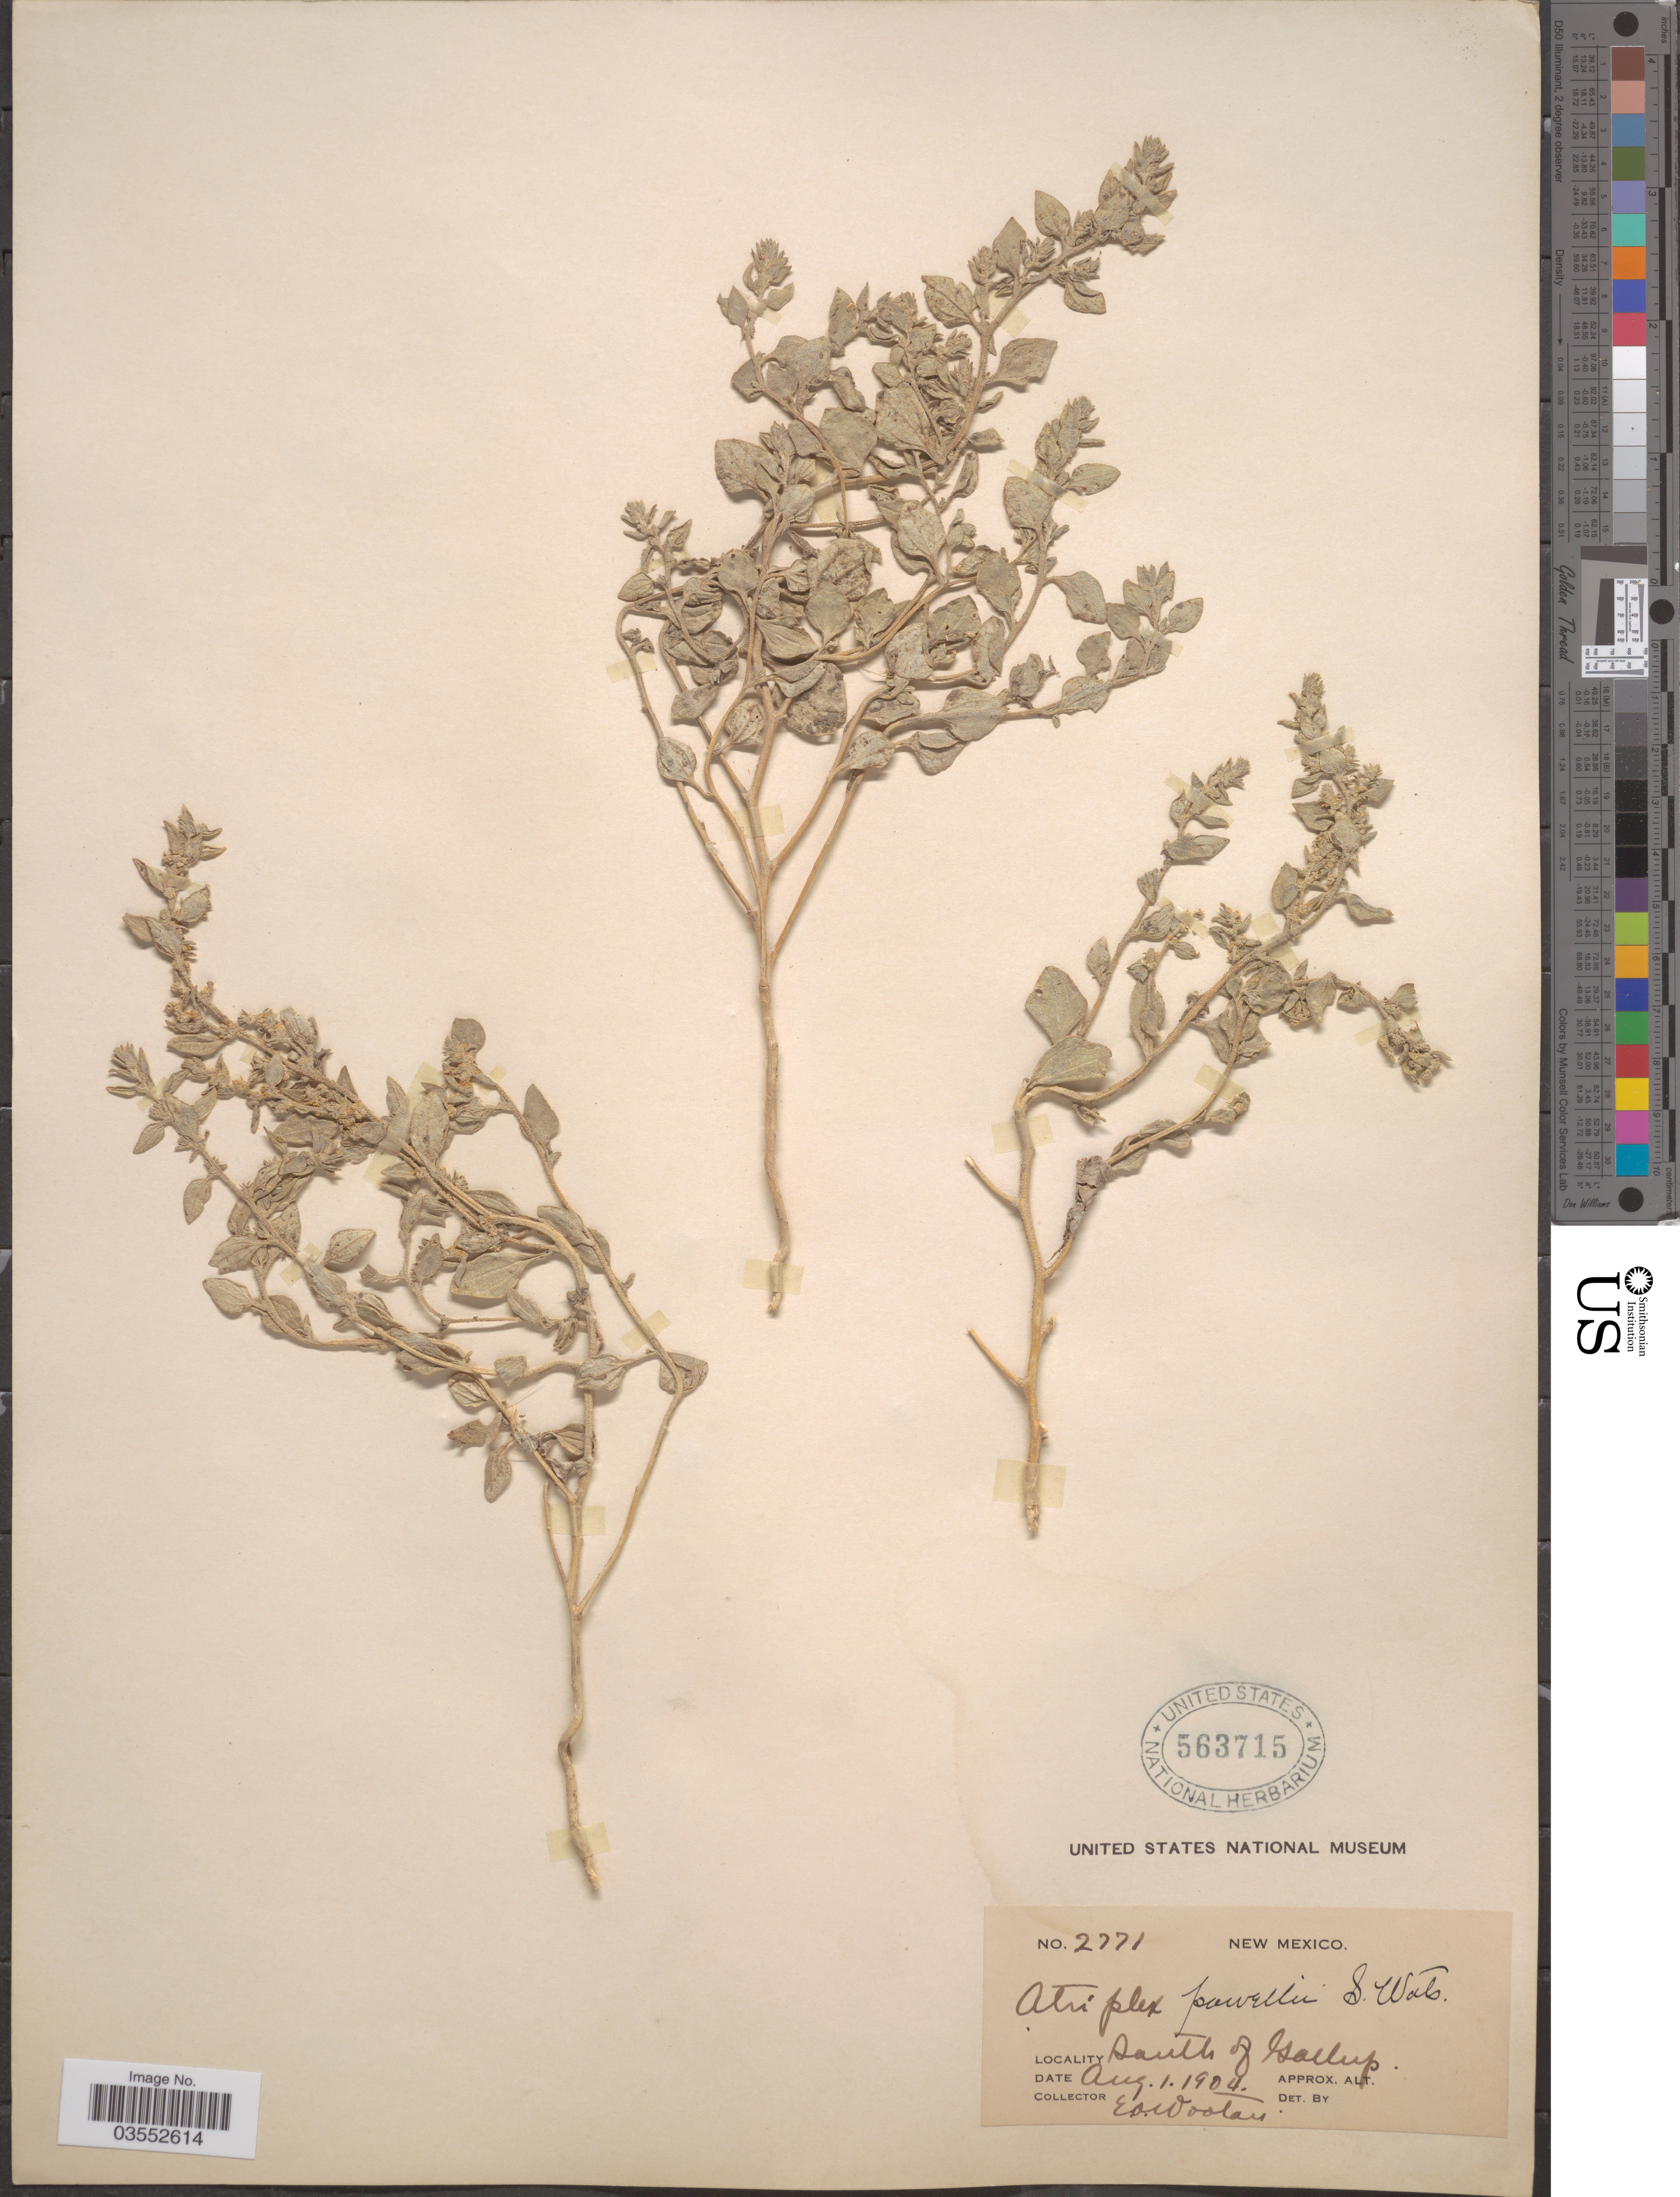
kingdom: Plantae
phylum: Tracheophyta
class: Magnoliopsida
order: Caryophyllales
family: Amaranthaceae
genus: Atriplex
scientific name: Atriplex powellii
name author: S. Watson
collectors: E. O. Wooton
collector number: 2771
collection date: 1904-08-01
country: United States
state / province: New Mexico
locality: South of Gallup.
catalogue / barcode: US 563715